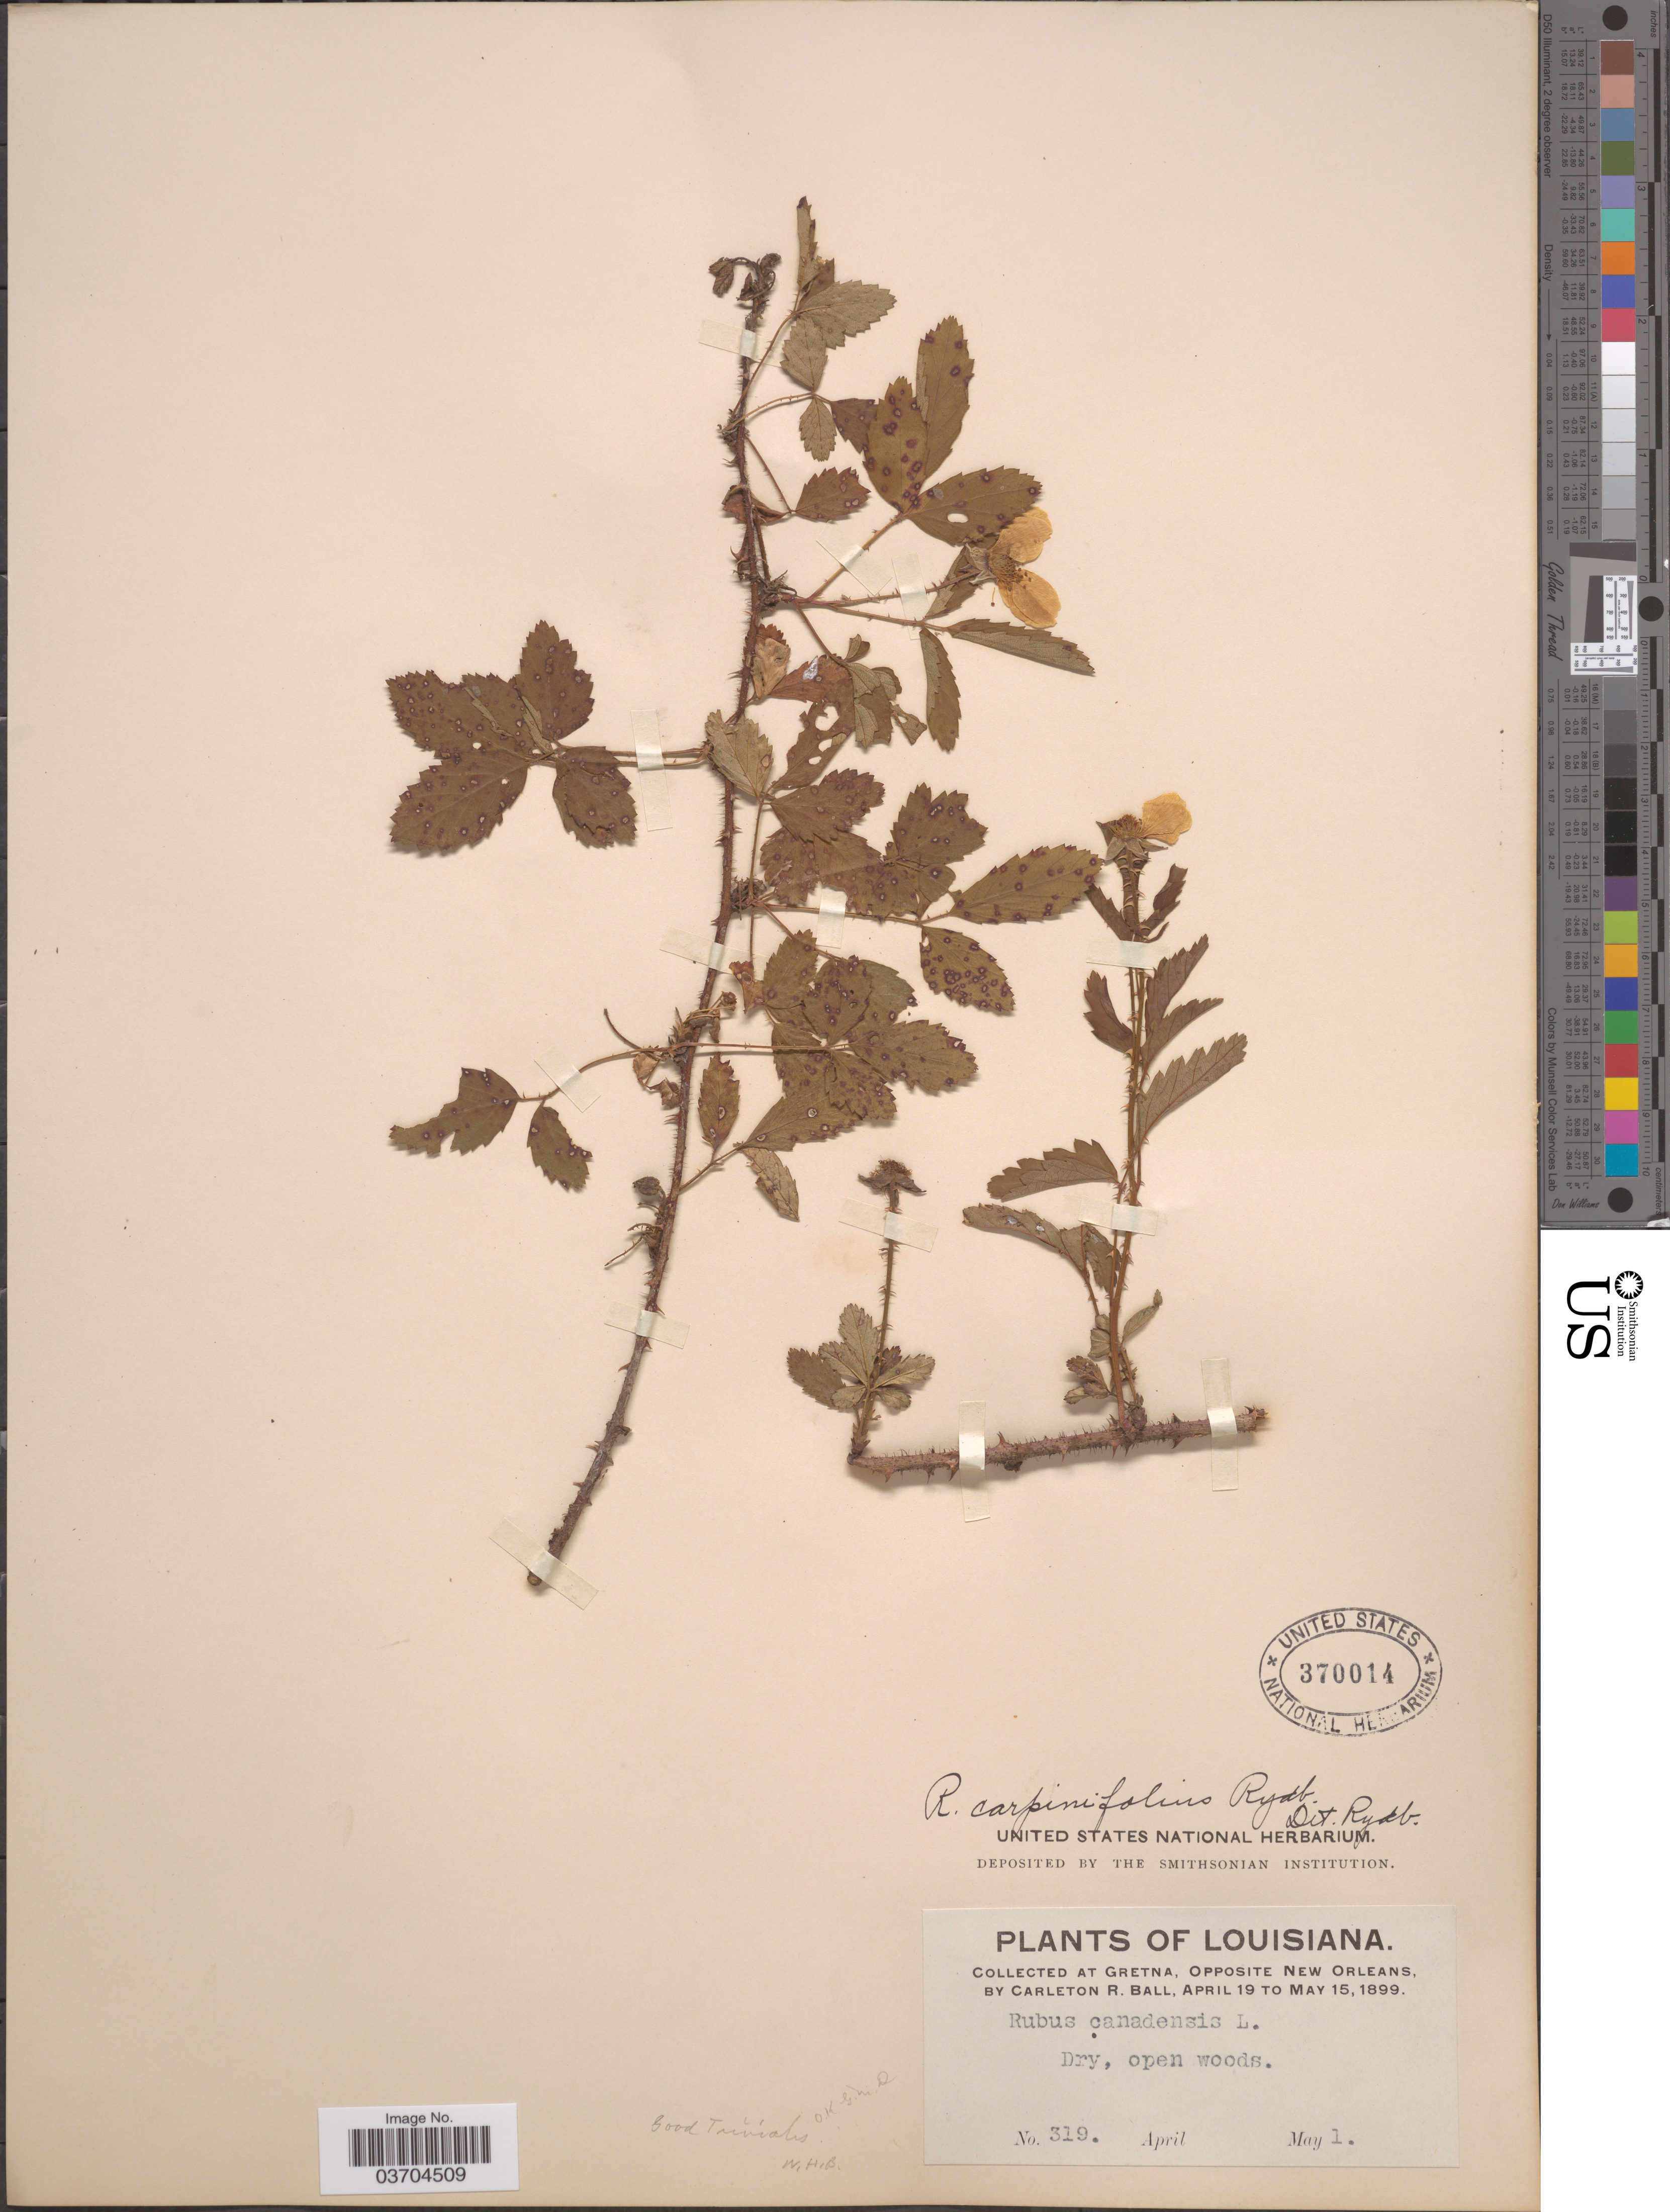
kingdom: Plantae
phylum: Tracheophyta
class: Magnoliopsida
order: Rosales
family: Rosaceae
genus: Rubus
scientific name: Rubus carpinifolius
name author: Rydb.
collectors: C. R. Ball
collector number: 319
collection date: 1899-05-01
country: United States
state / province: Louisiana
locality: At Gretna, opposite New Orleans.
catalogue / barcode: US 370014